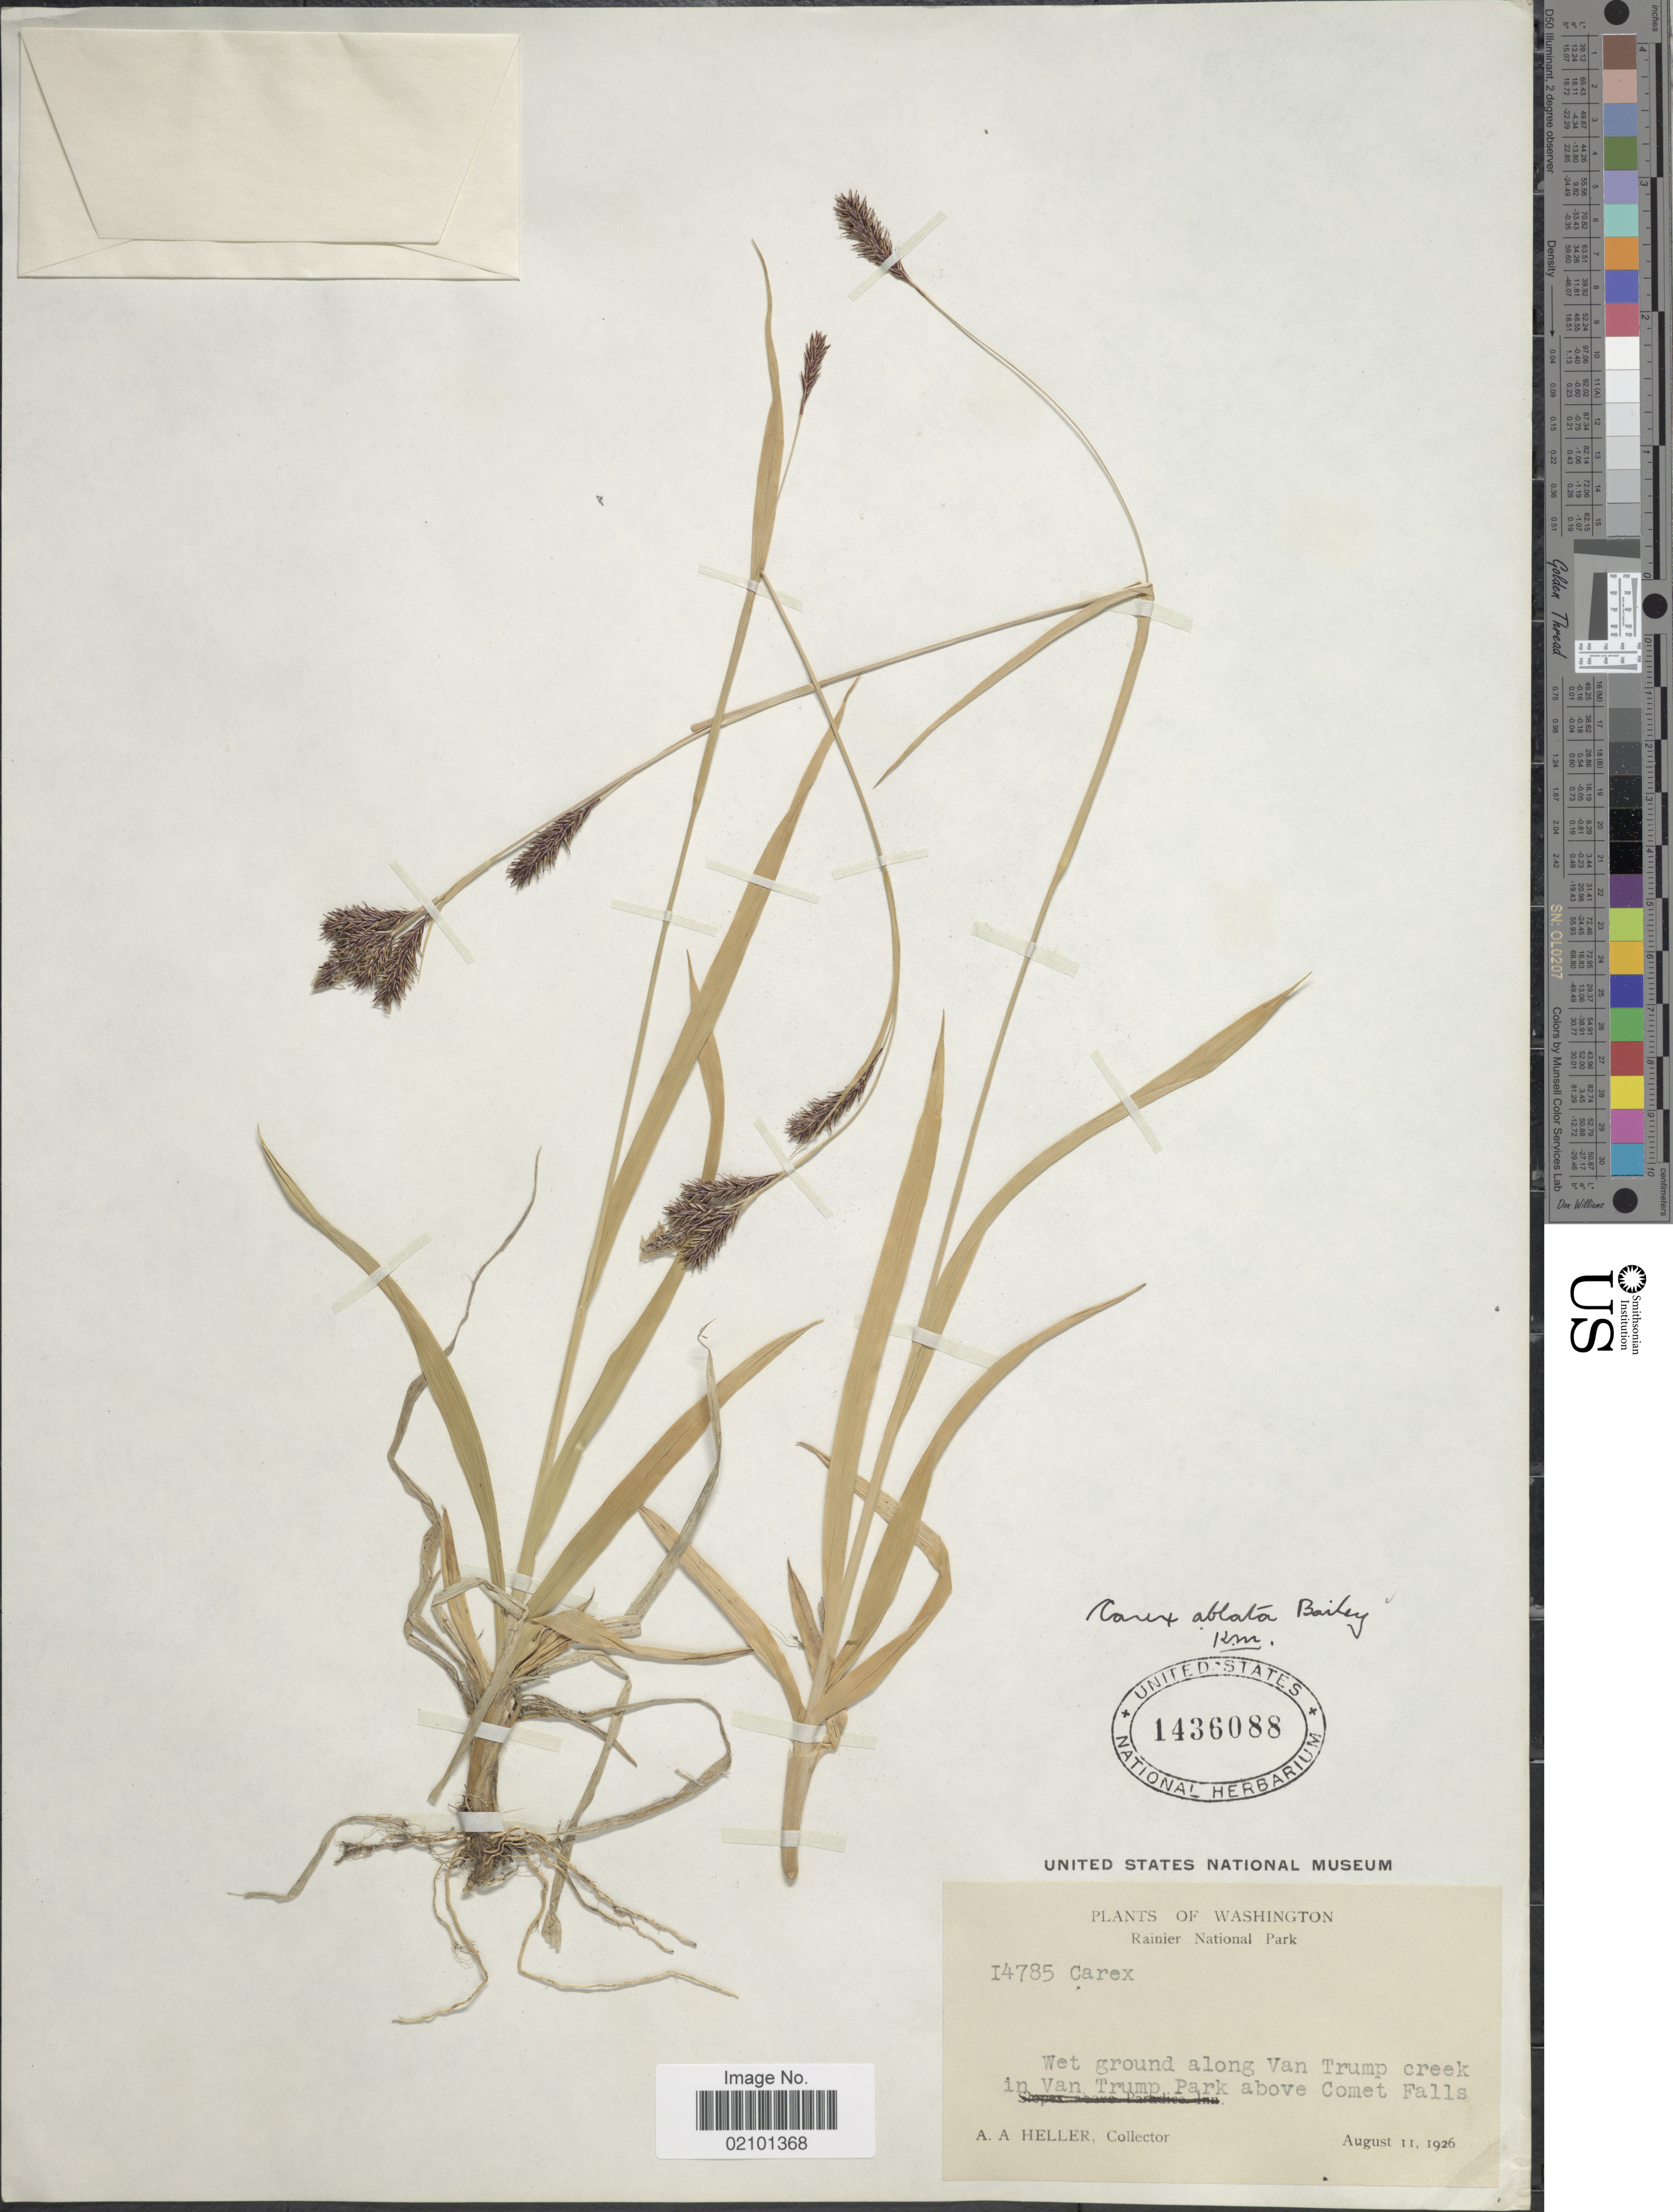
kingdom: Plantae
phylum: Tracheophyta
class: Liliopsida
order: Poales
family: Cyperaceae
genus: Carex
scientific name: Carex ablata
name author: L.H. Bailey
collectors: A. A. Heller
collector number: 14785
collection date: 1926-08-11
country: United States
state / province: Washington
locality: Rainier National Park. Wet ground along Van Trump creek in Van Trump Park above Comet Falls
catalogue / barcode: US 1436088